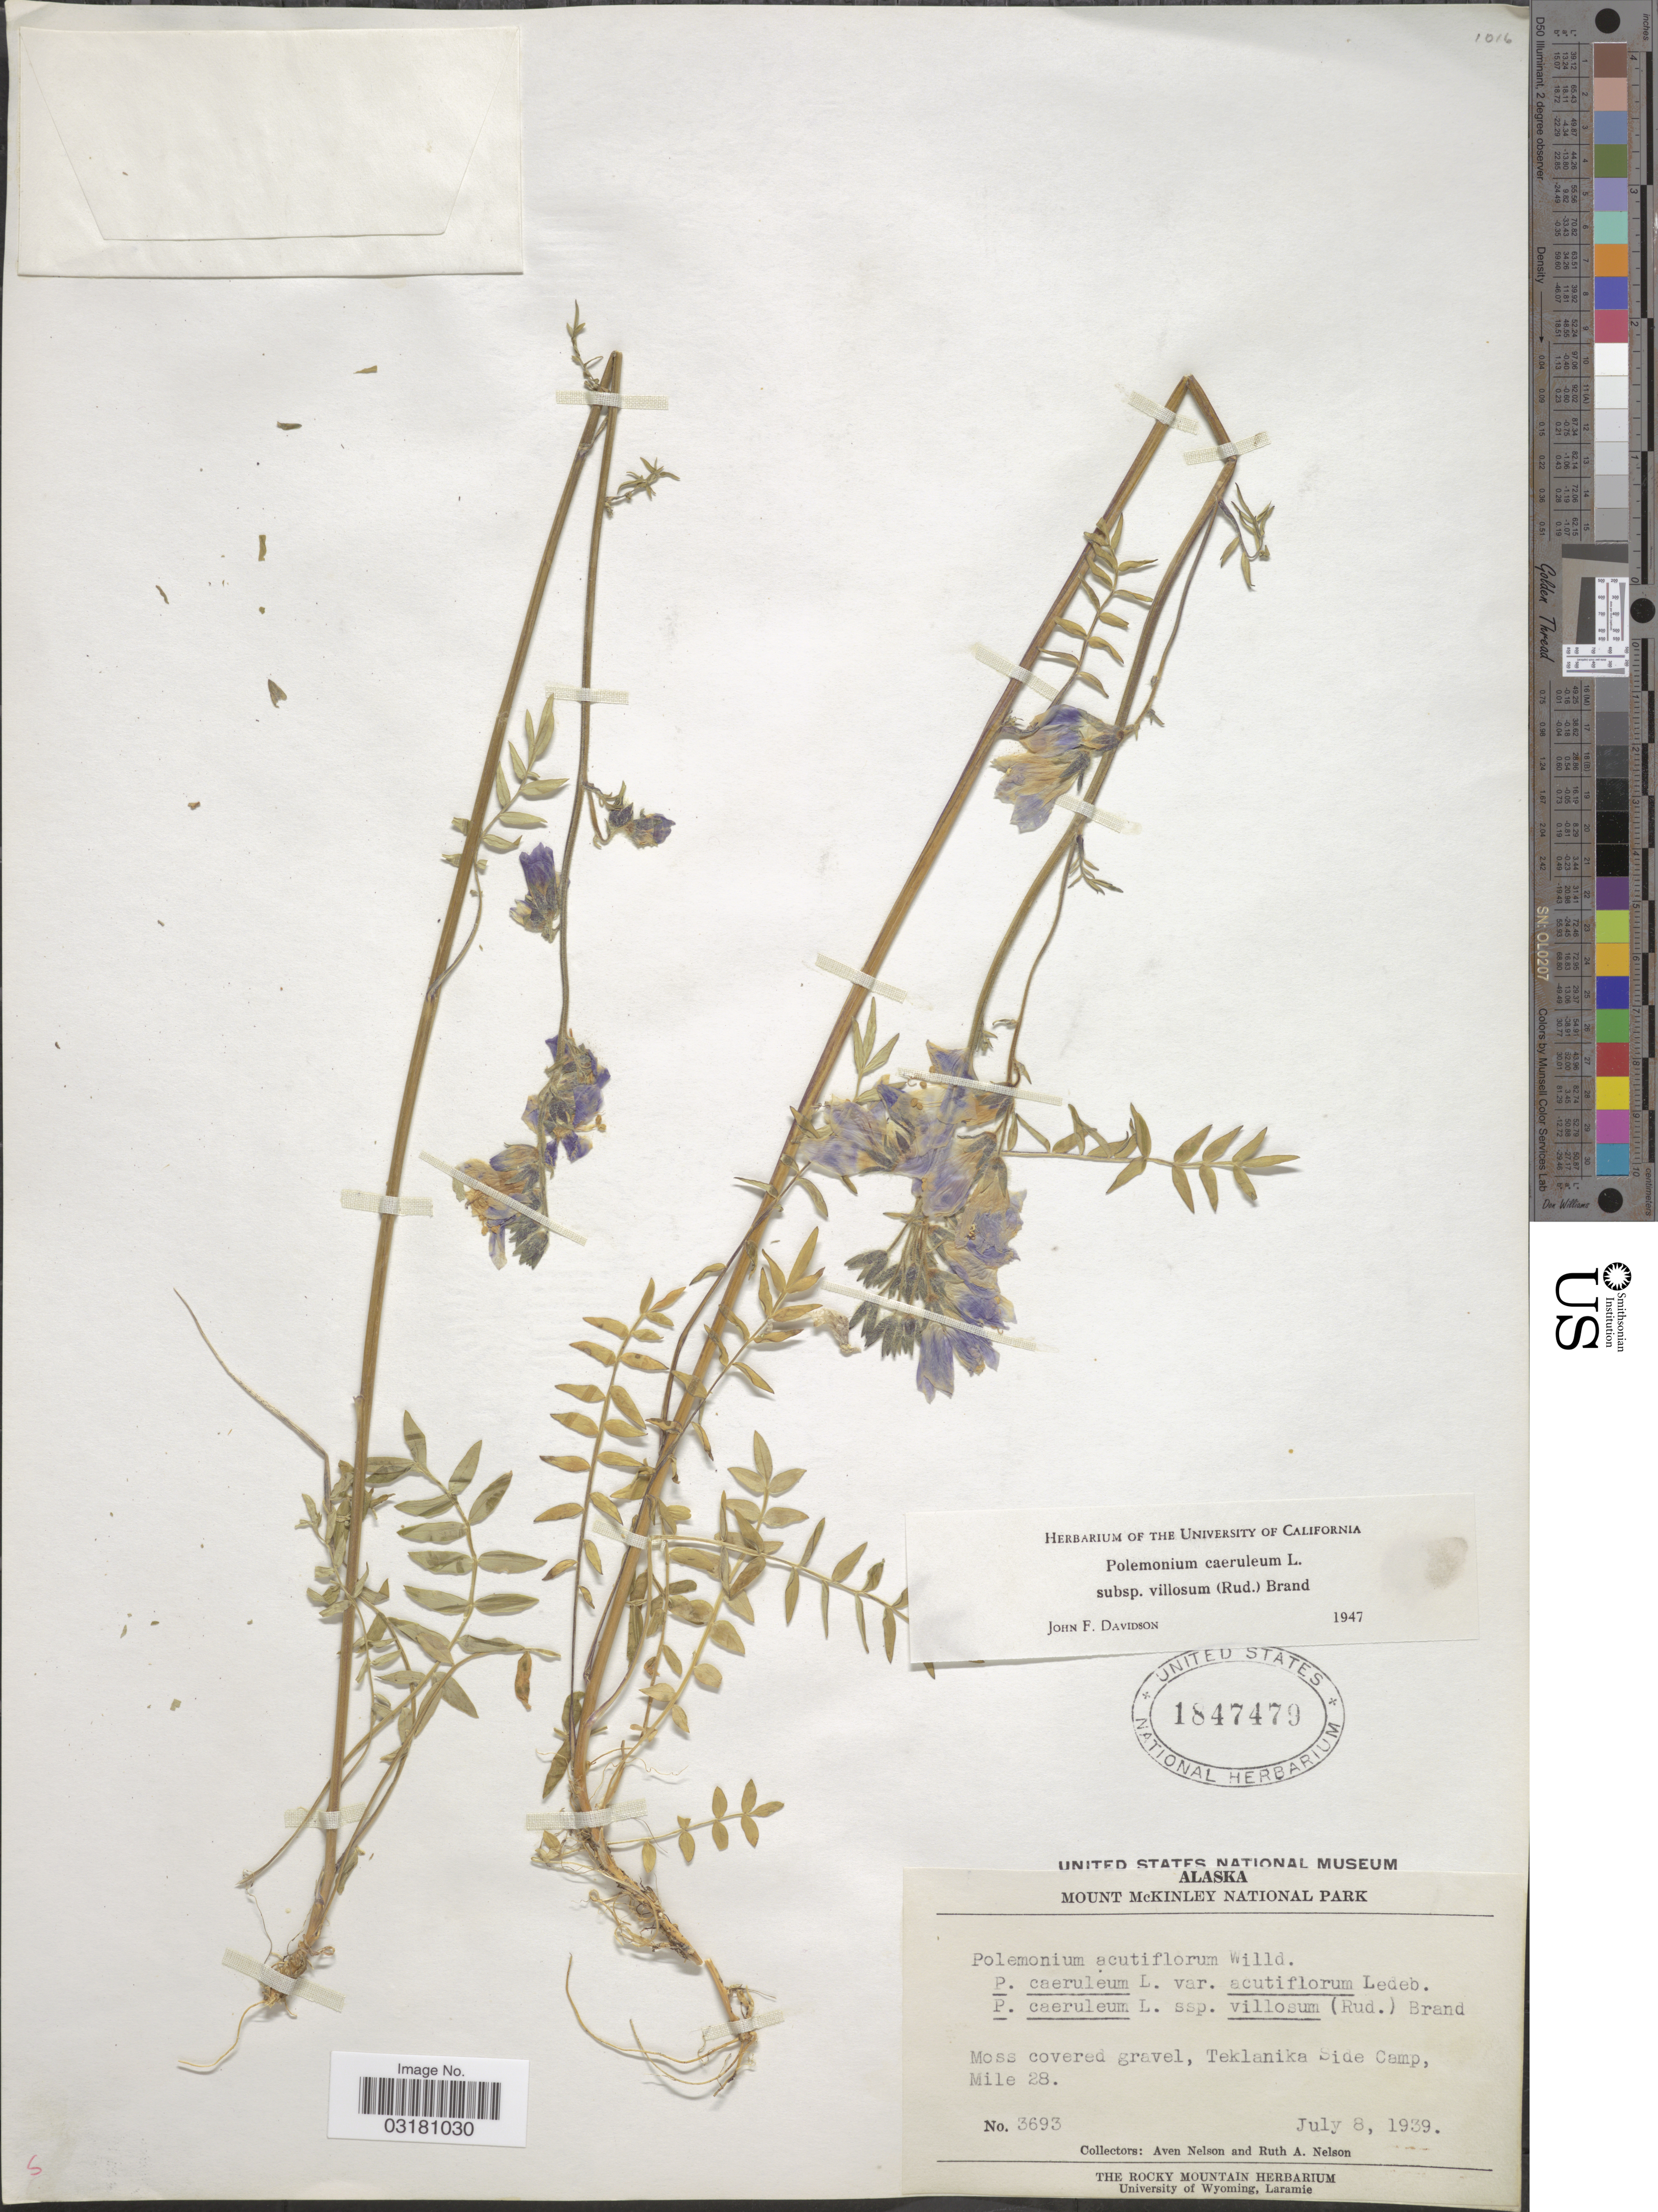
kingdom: Plantae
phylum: Tracheophyta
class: Magnoliopsida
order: Ericales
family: Polemoniaceae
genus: Polemonium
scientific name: Polemonium caeruleum subsp. villosum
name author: (Rudolph ex Georgi) Brand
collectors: A. Nelson & R. A. Nelson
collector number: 3693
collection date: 1939-07-08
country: United States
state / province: Alaska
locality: Mount McKinley National Park. Moss covered gravel, Teklanika Side Camp, Mile 28.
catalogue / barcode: US 1847479